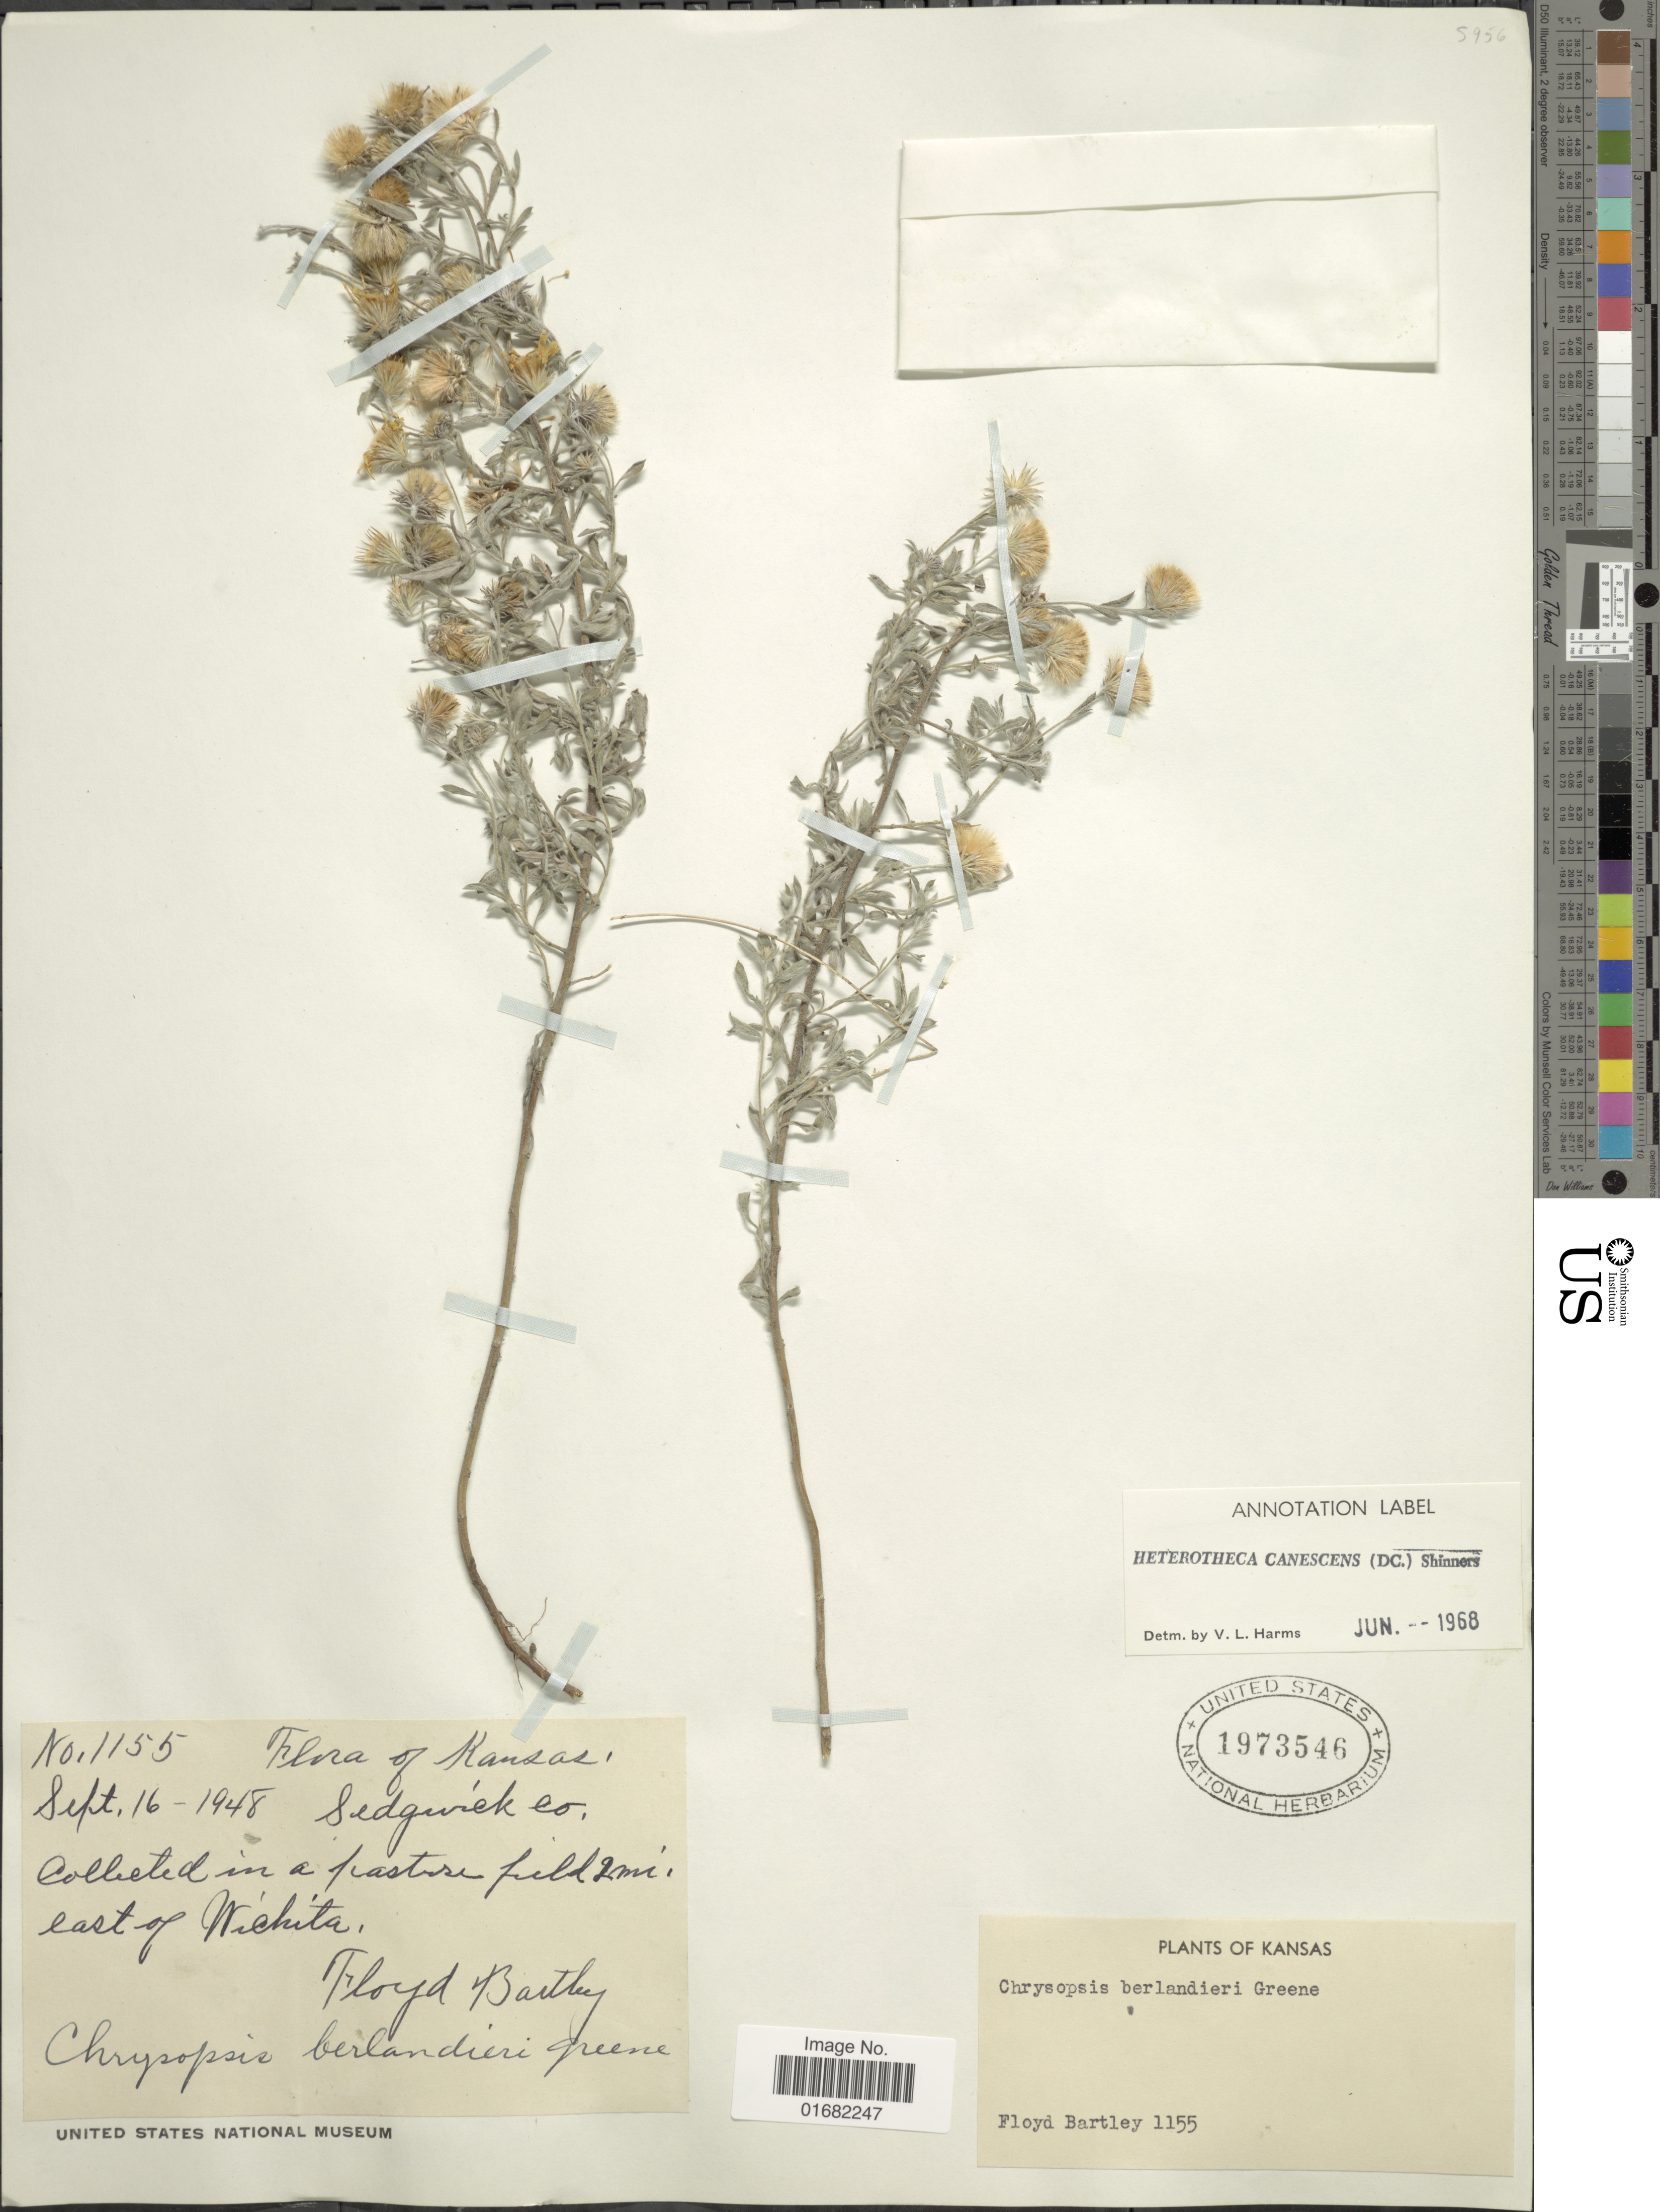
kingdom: Plantae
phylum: Tracheophyta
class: Magnoliopsida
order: Asterales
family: Asteraceae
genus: Heterotheca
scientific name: Heterotheca canescens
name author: (DC.) Shinners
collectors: F. Bartley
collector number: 1155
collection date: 1948-09-16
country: United States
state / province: Kansas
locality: Sedgwick Co. Pasture field 2 mi. east of Wichita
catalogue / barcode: US 1973546